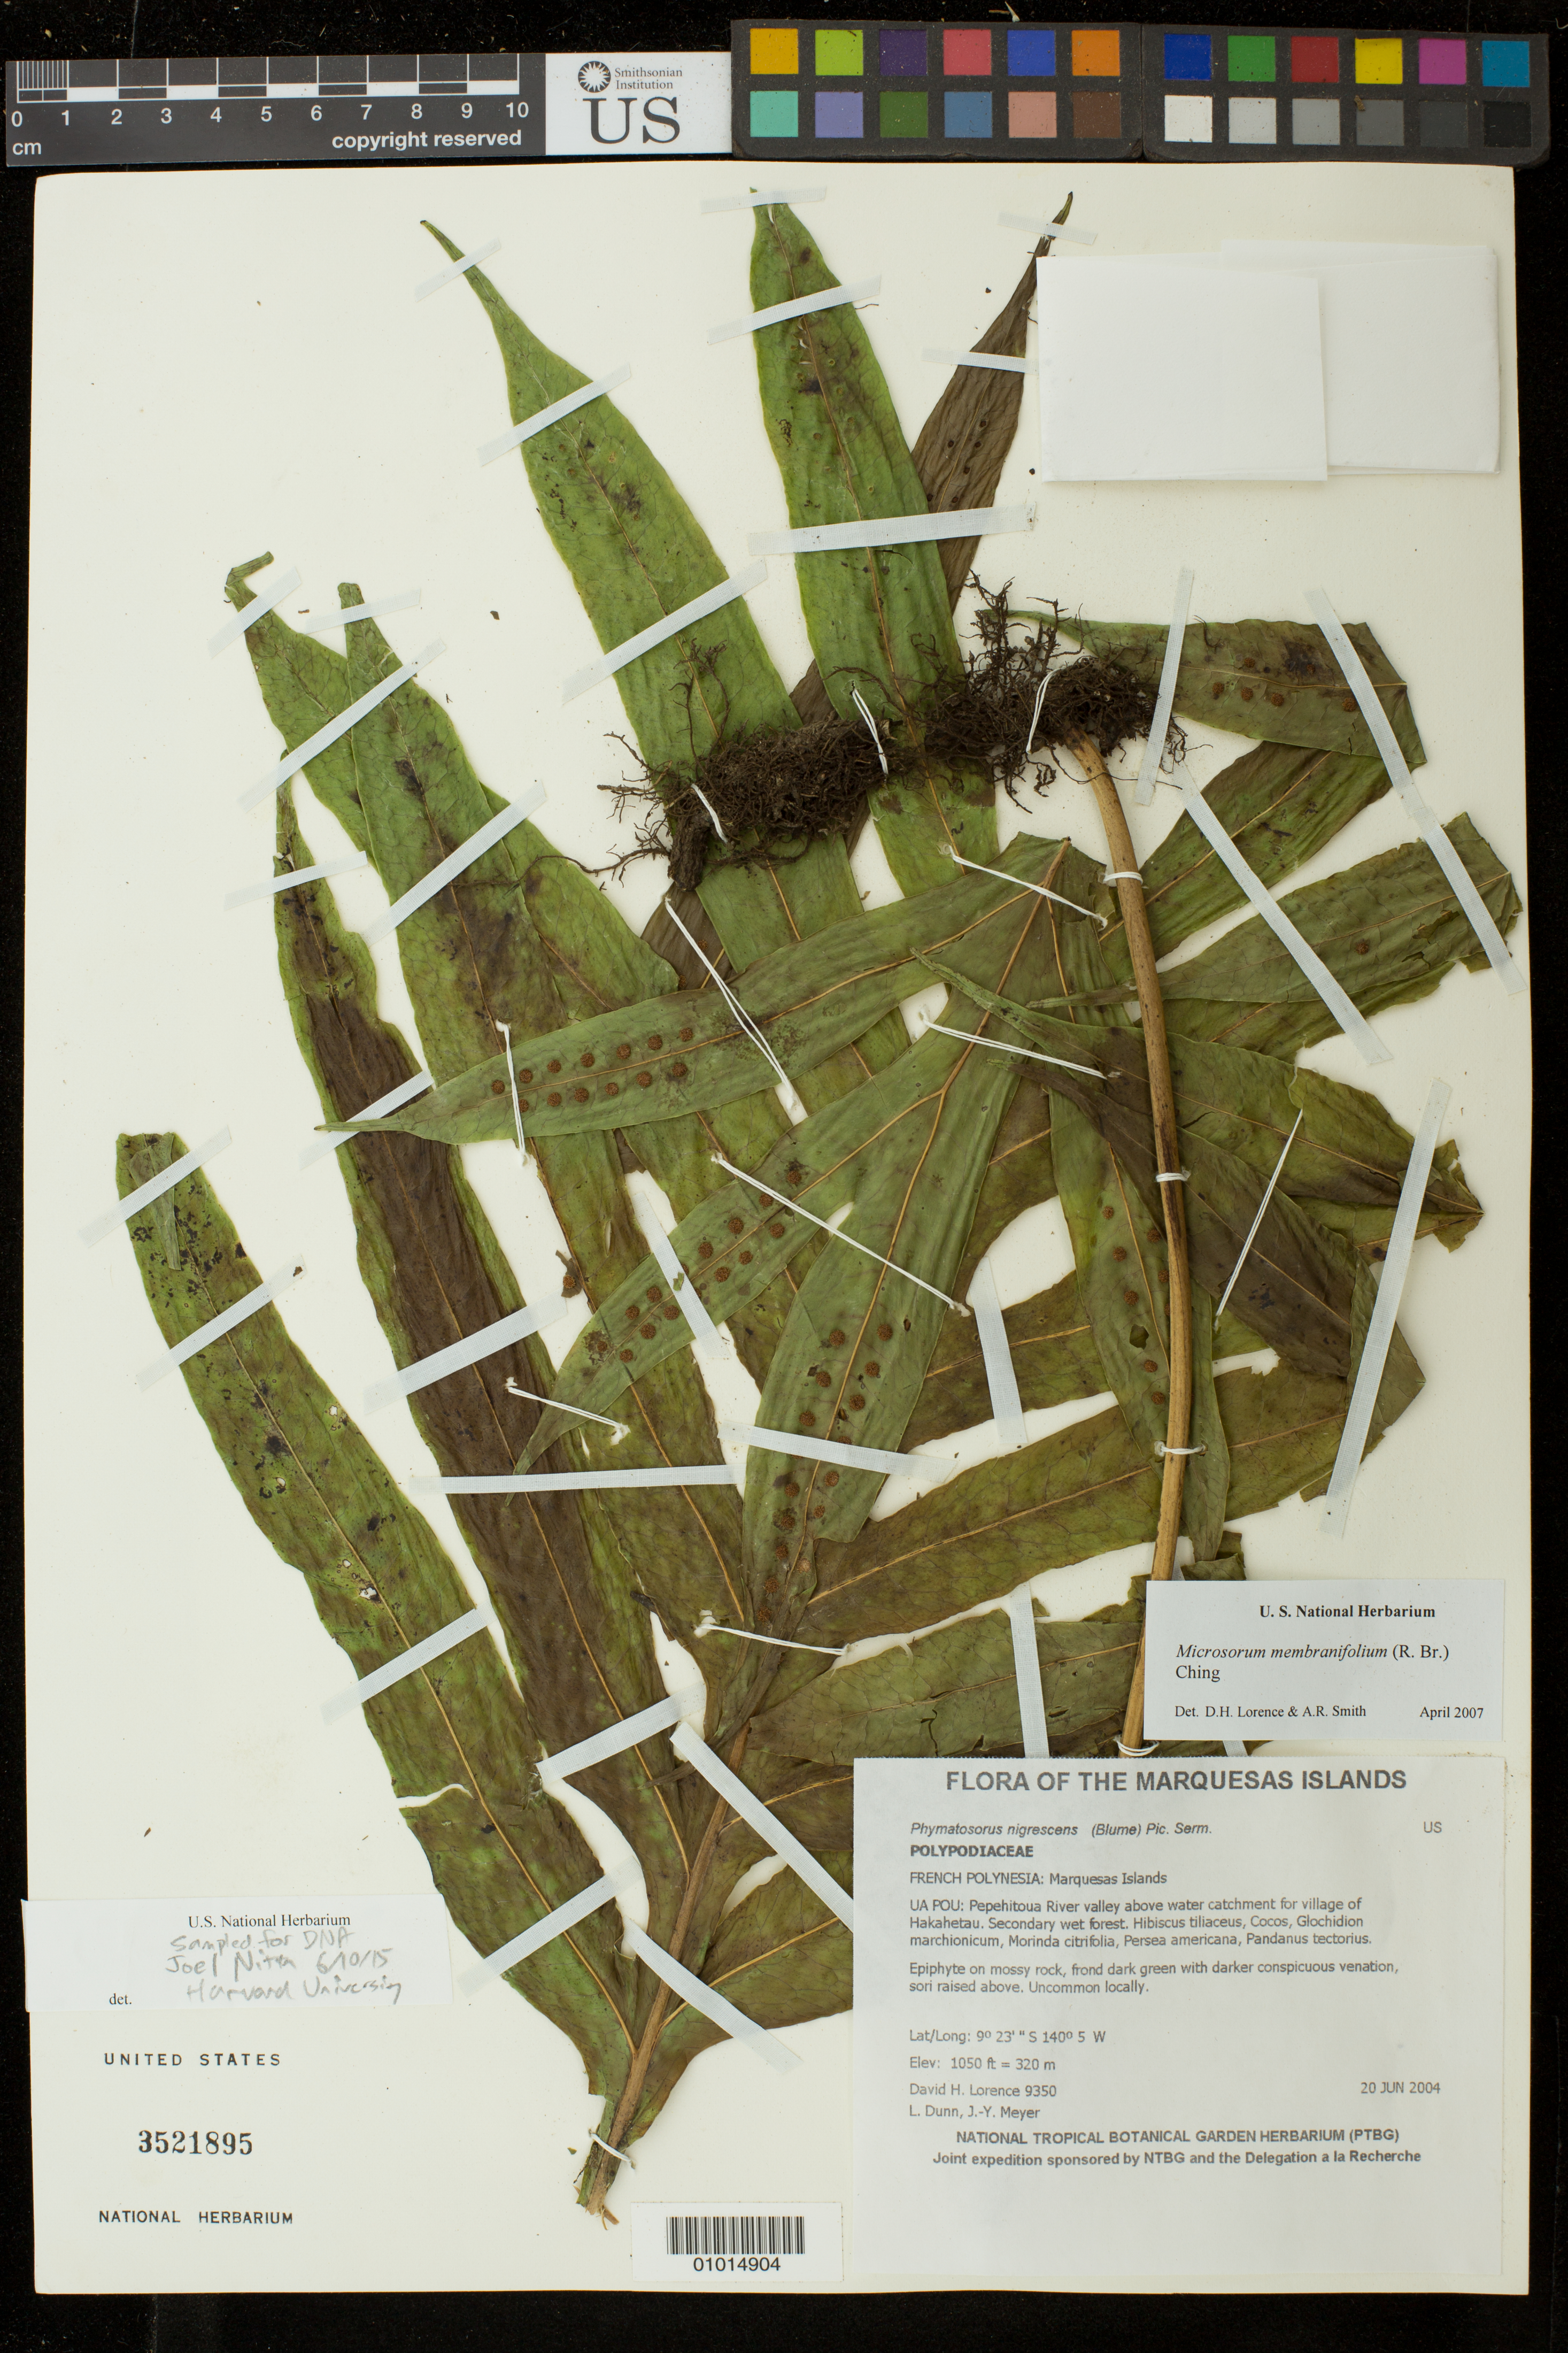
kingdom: Plantae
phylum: Tracheophyta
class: Polypodiopsida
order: Polypodiales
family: Polypodiaceae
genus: Microsorum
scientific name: Microsorum membranifolium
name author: (R. Br.) Ching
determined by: Lorence, David H.; Smith, A. R.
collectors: D. Lorence, L. Dunn & J.-Y. Meyer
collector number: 9350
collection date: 2004-06-20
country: French Polynesia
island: Ua Pou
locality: Pepehitoua River valley above water catchment for village of Hakahetau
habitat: Secondary wet forest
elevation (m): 320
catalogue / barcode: US 3521895